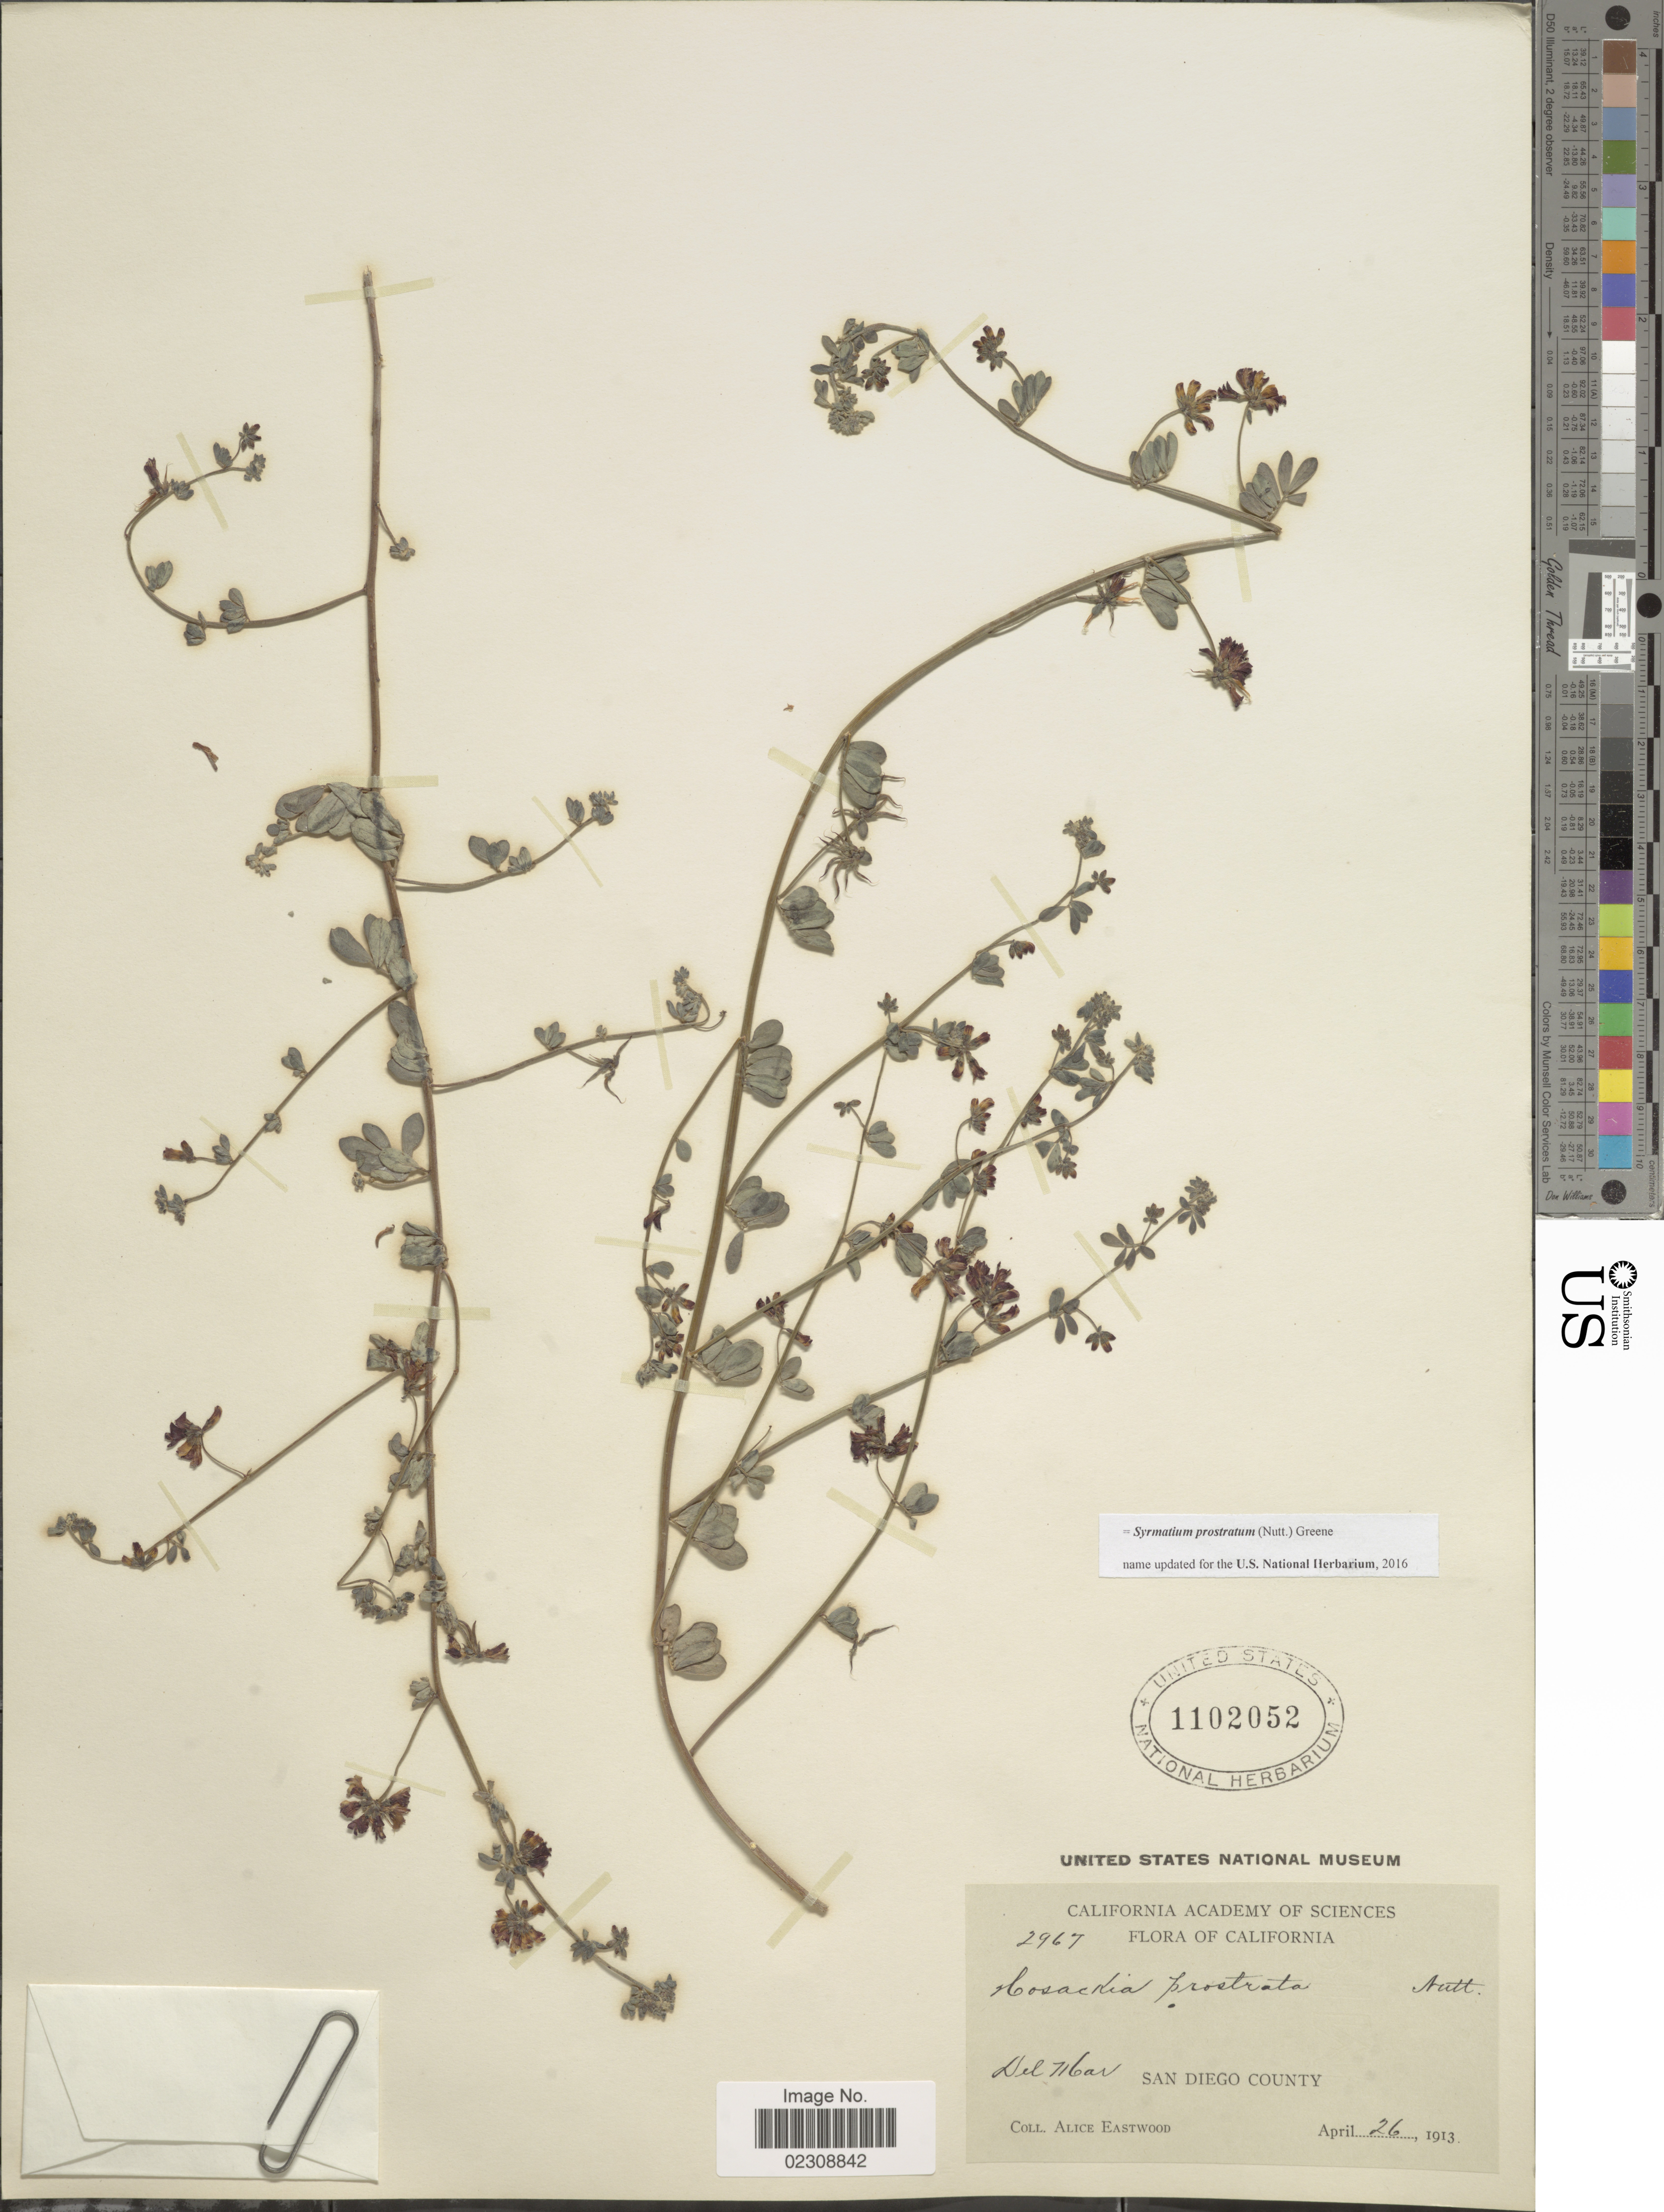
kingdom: Plantae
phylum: Tracheophyta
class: Magnoliopsida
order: Fabales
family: Fabaceae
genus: Syrmatium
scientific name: Syrmatium prostratum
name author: (Nutt.) Greene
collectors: A. Eastwood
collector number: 2967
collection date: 1913-04-26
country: United States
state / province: California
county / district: San Diego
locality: Del Mar, San Diego County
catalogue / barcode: US 1102052